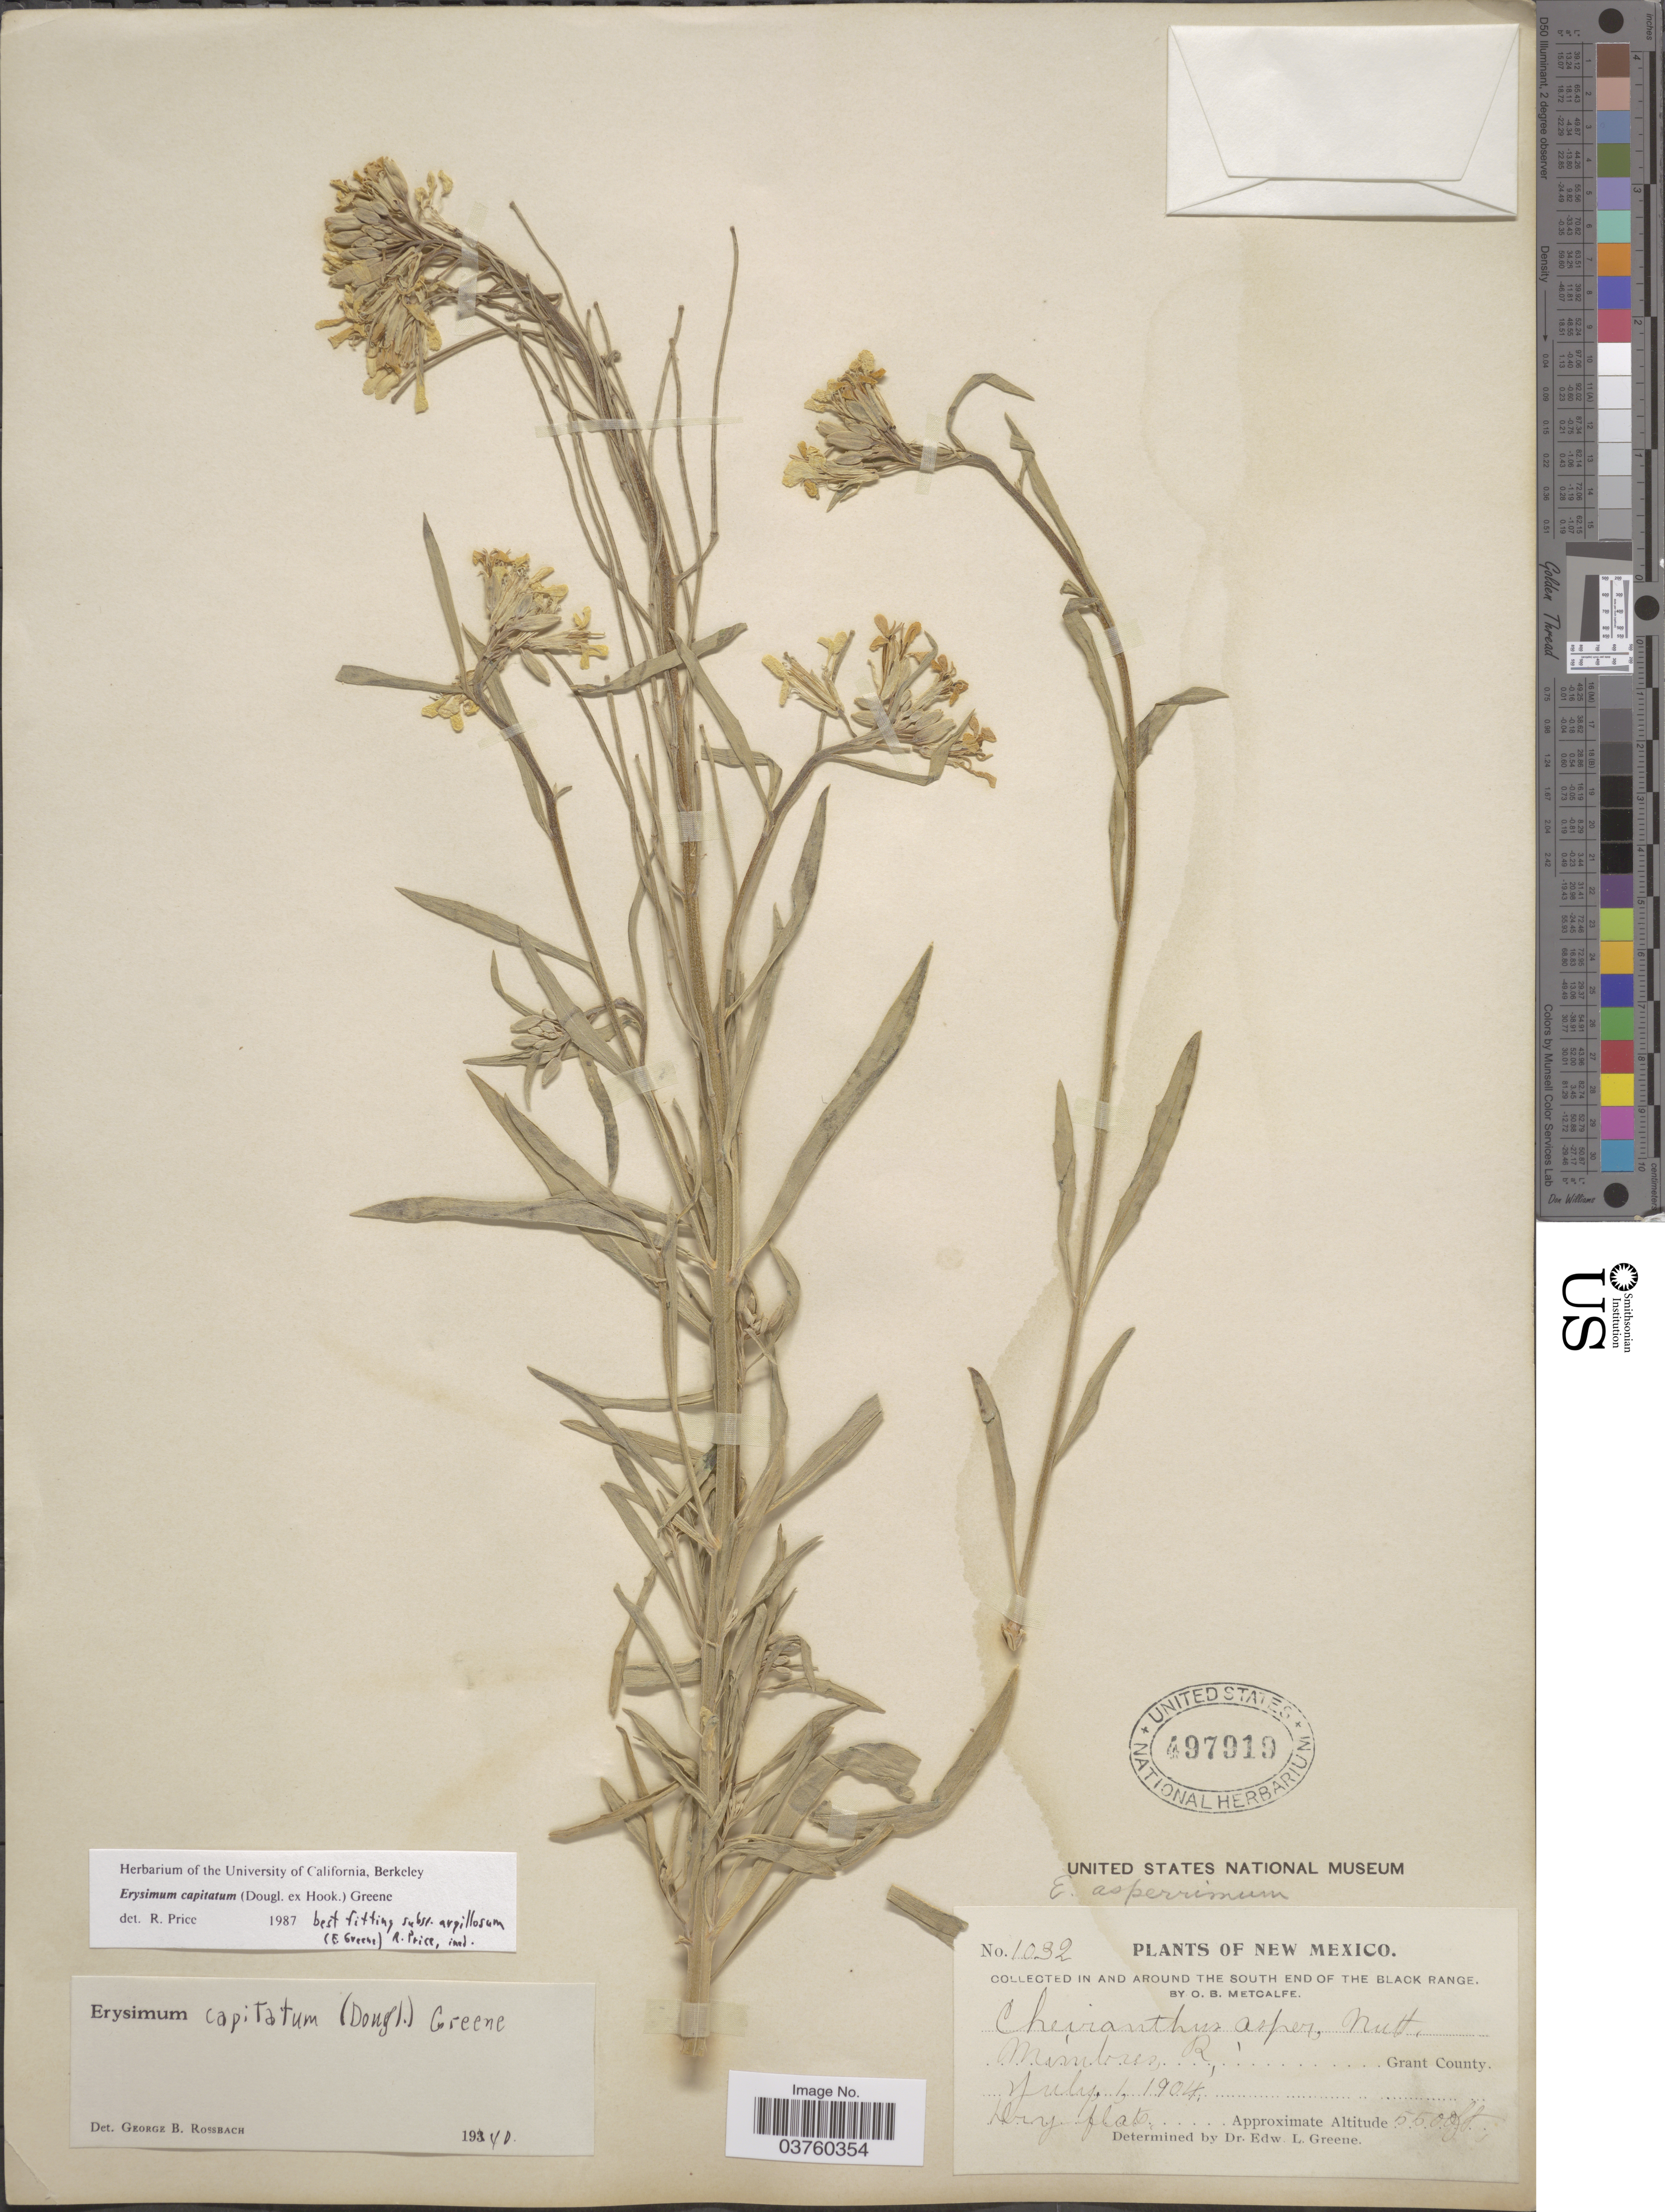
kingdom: Plantae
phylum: Tracheophyta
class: Magnoliopsida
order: Brassicales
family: Brassicaceae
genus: Erysimum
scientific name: Erysimum capitatum var. argillosum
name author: (Greene) R.J. Davis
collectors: O. B. Metcalfe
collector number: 1032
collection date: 1904-07-01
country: United States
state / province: New Mexico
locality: In and around the South end of the Black Range. Mimbres, R. Grant County.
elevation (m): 1676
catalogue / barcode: US 497919